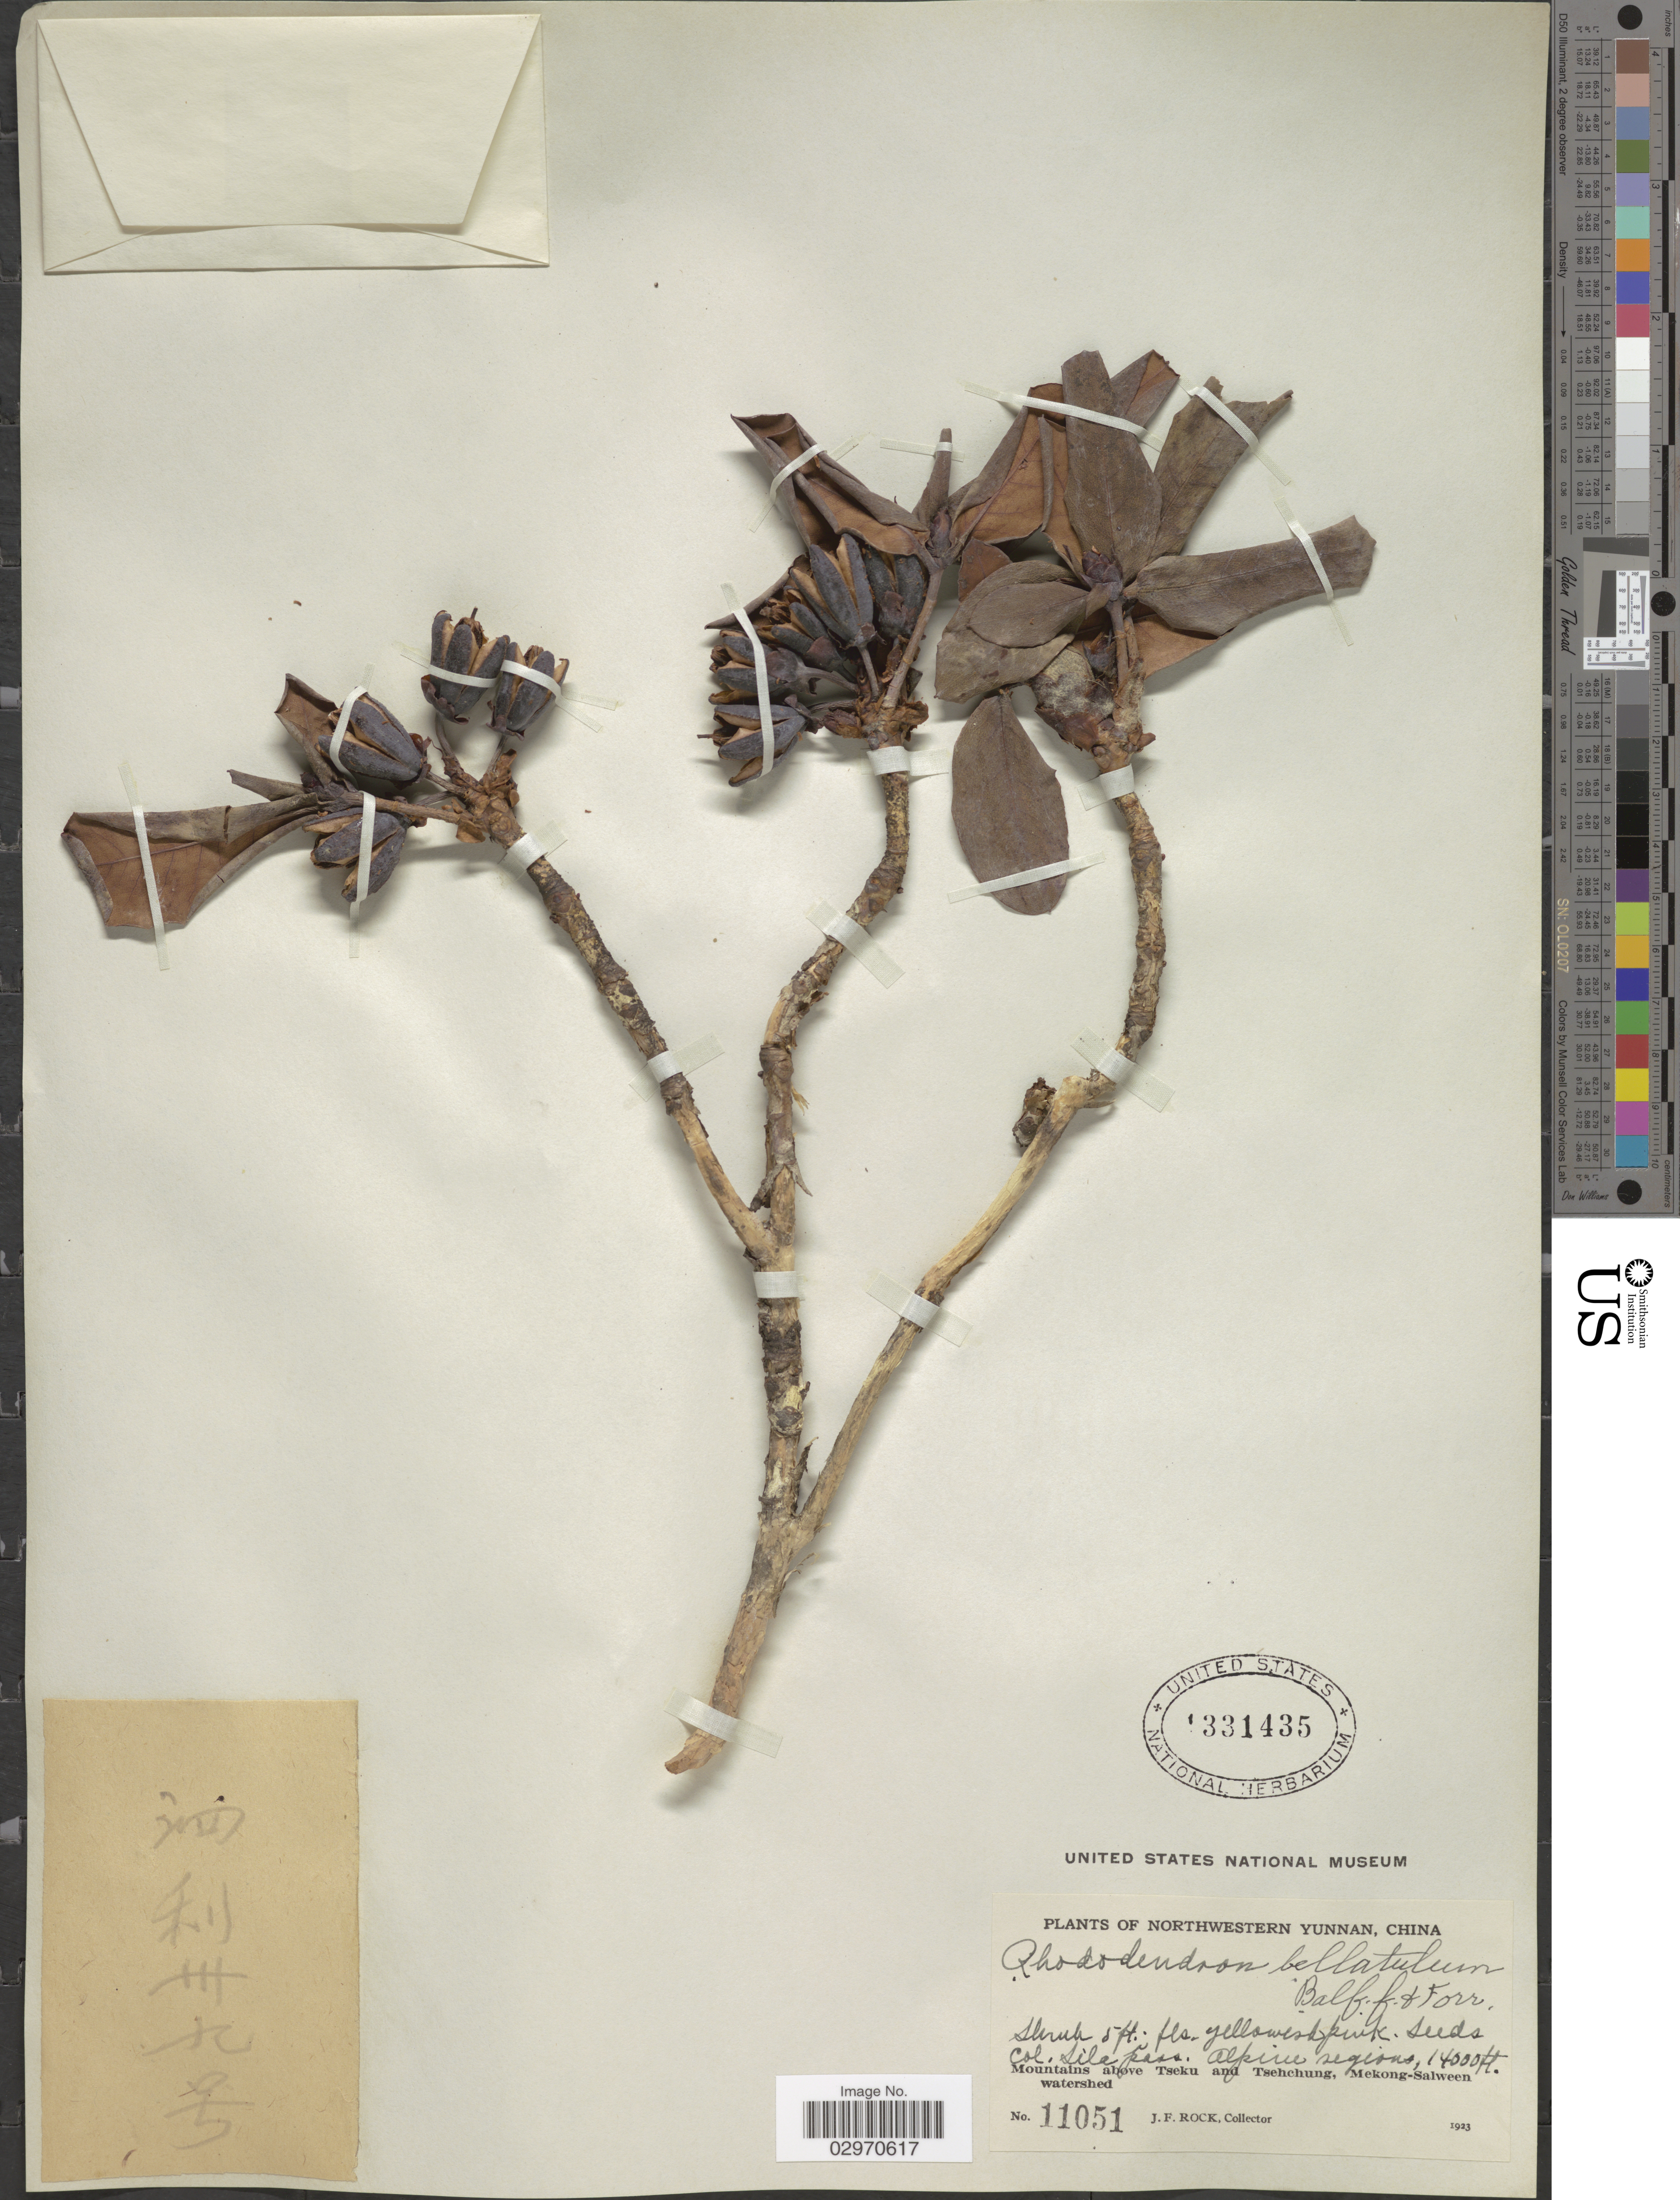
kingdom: Plantae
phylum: Tracheophyta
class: Magnoliopsida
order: Ericales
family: Ericaceae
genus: Rhododendron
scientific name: Rhododendron eclecteum var. bellatulum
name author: Tagg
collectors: J. Rock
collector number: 11051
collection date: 1923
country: China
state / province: Yunnan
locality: Northwestern Yunnan. Sila pass. Alpine regions. Mountains above Tseku and Tsehchung, Mekong-Salween watershed.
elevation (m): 4267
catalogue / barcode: US 1331435